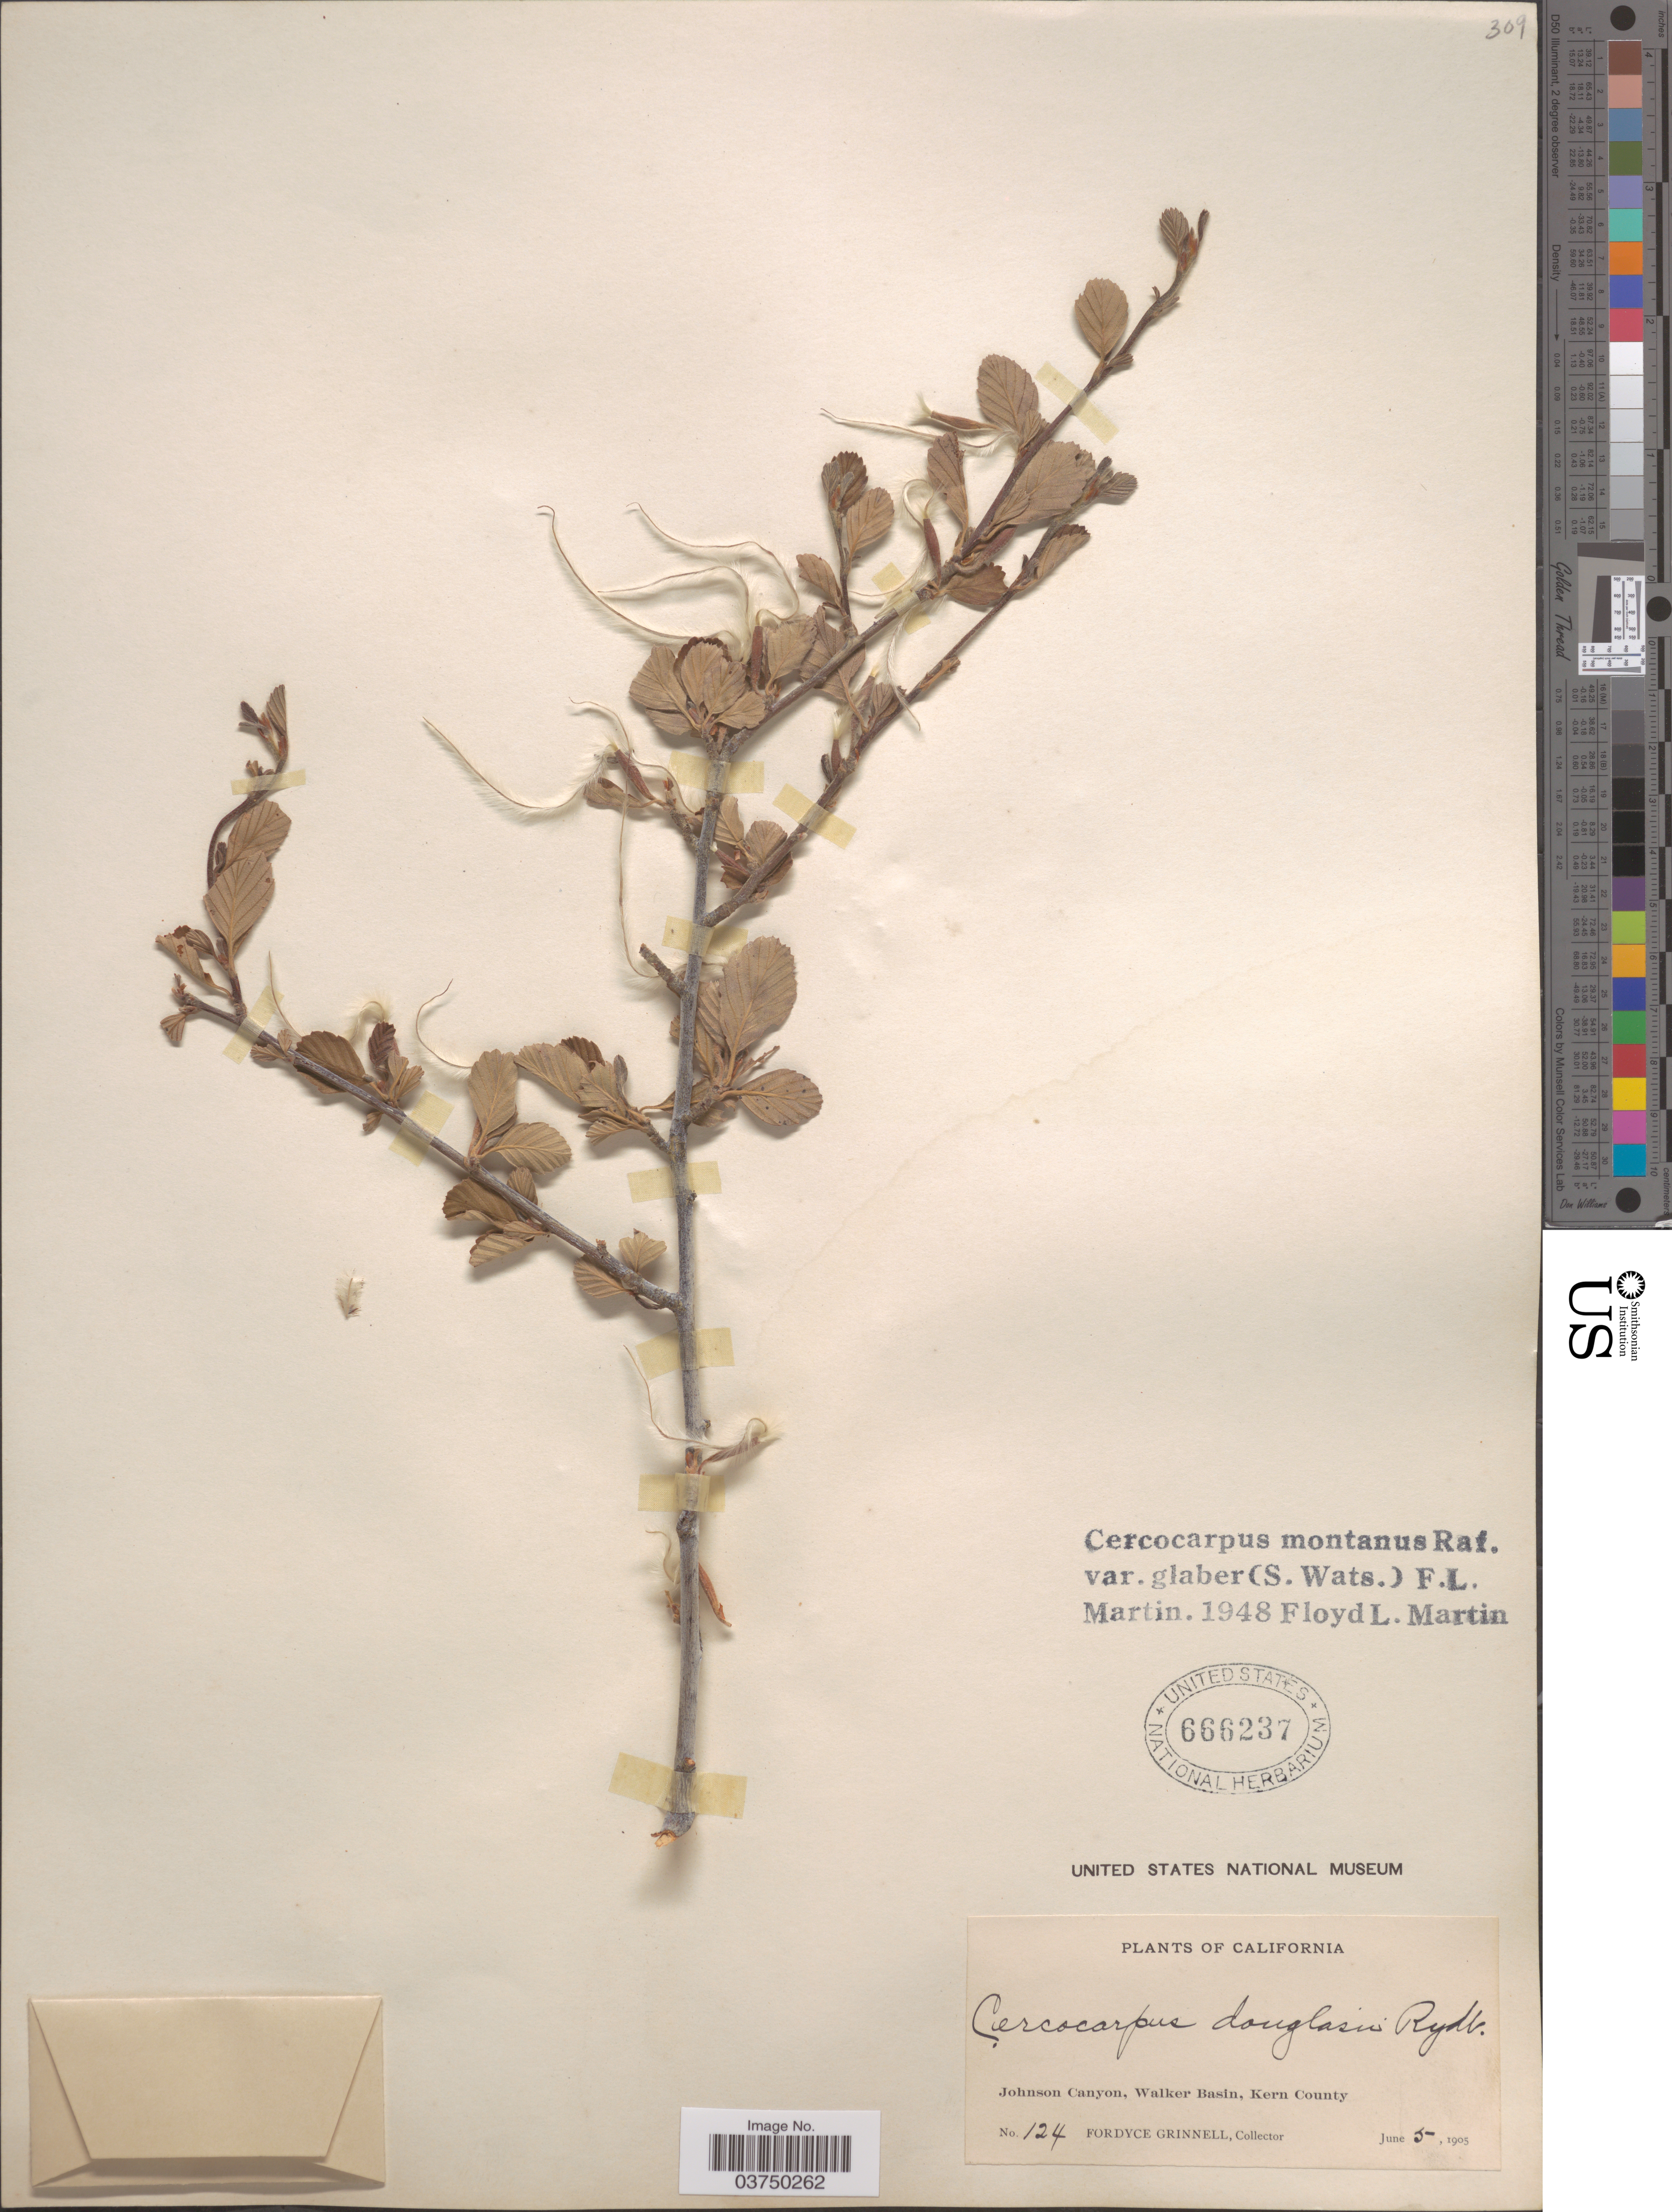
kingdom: Plantae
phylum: Tracheophyta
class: Magnoliopsida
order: Rosales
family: Rosaceae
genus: Cercocarpus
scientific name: Cercocarpus montanus var. glaber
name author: (S. Watson) F.L. Martin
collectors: F. Grinnell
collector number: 124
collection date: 1905-06-05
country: United States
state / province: California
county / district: Kern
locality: Johnson Canyon, Walker Basin, Kern County.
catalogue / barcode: US 666237